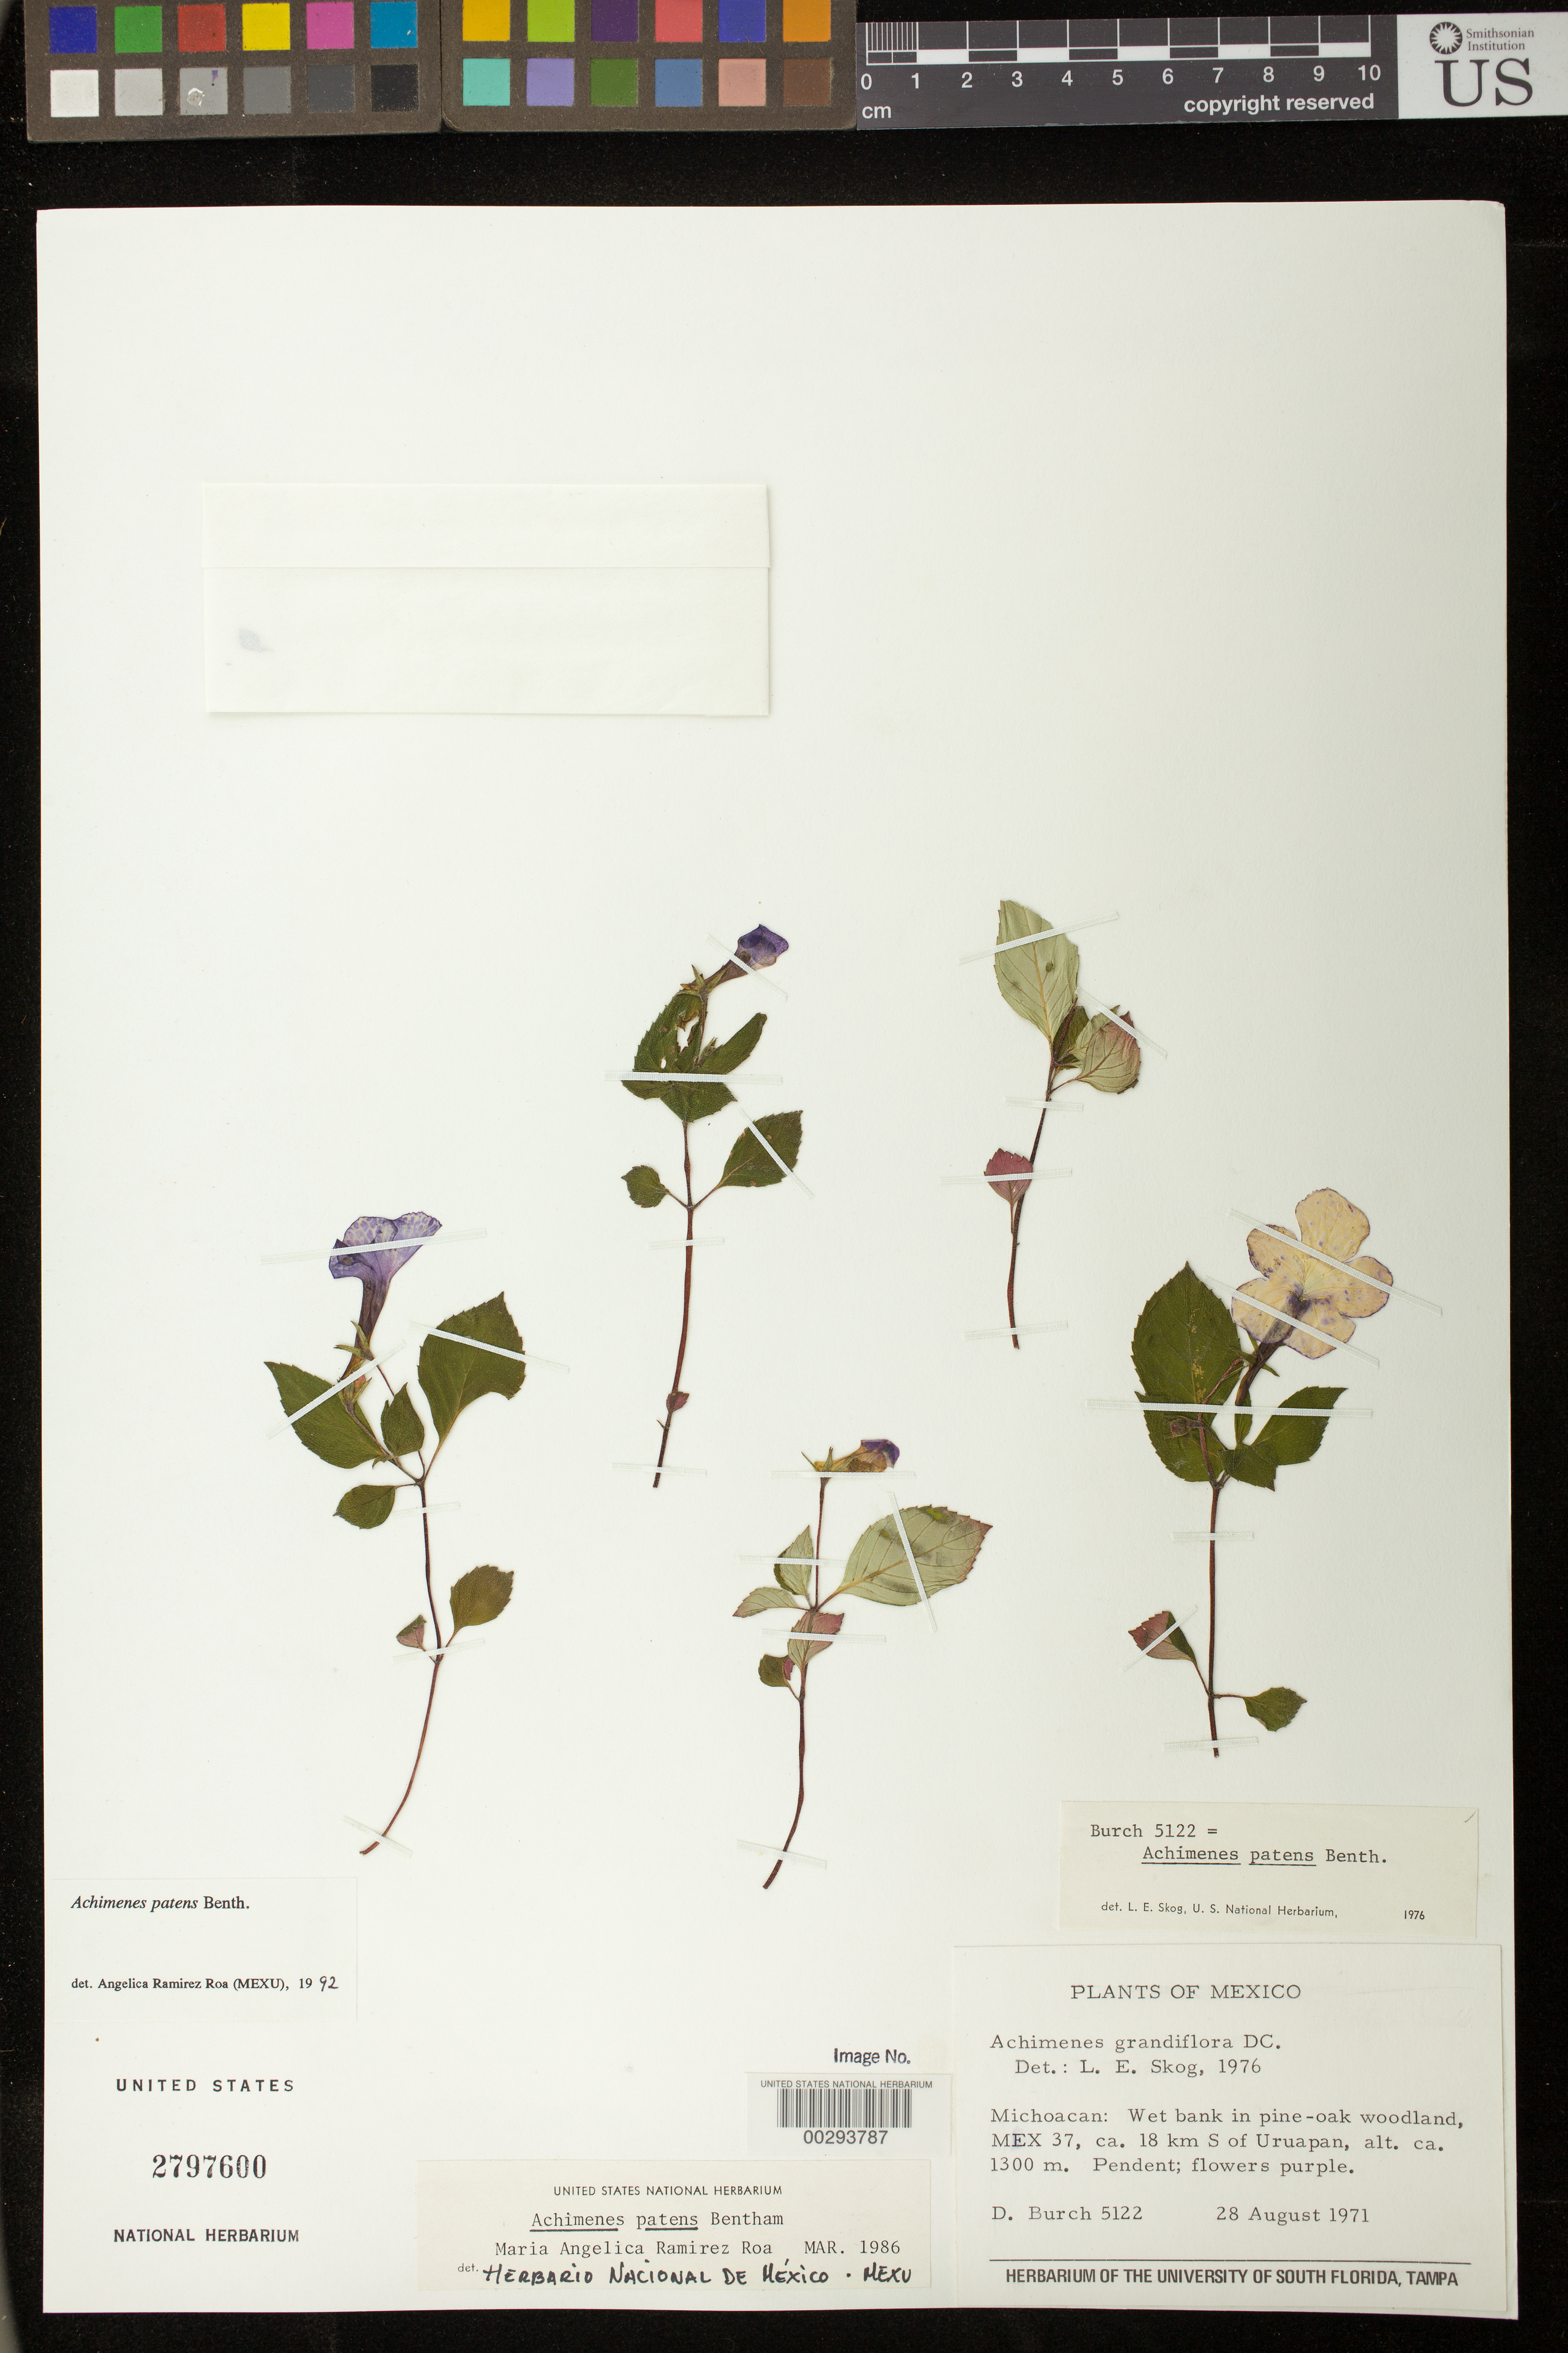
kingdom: Plantae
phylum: Tracheophyta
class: Magnoliopsida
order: Lamiales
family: Gesneriaceae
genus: Achimenes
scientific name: Achimenes patens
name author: Benth.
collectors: D. Burch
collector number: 5122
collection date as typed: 28 Aug 1971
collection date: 1971-08-28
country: Mexico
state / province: Michoacan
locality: Mex 37, ca 18 km S of Uruapan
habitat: Wet bank in pine-oak woodland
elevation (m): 1300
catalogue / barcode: US 2797600